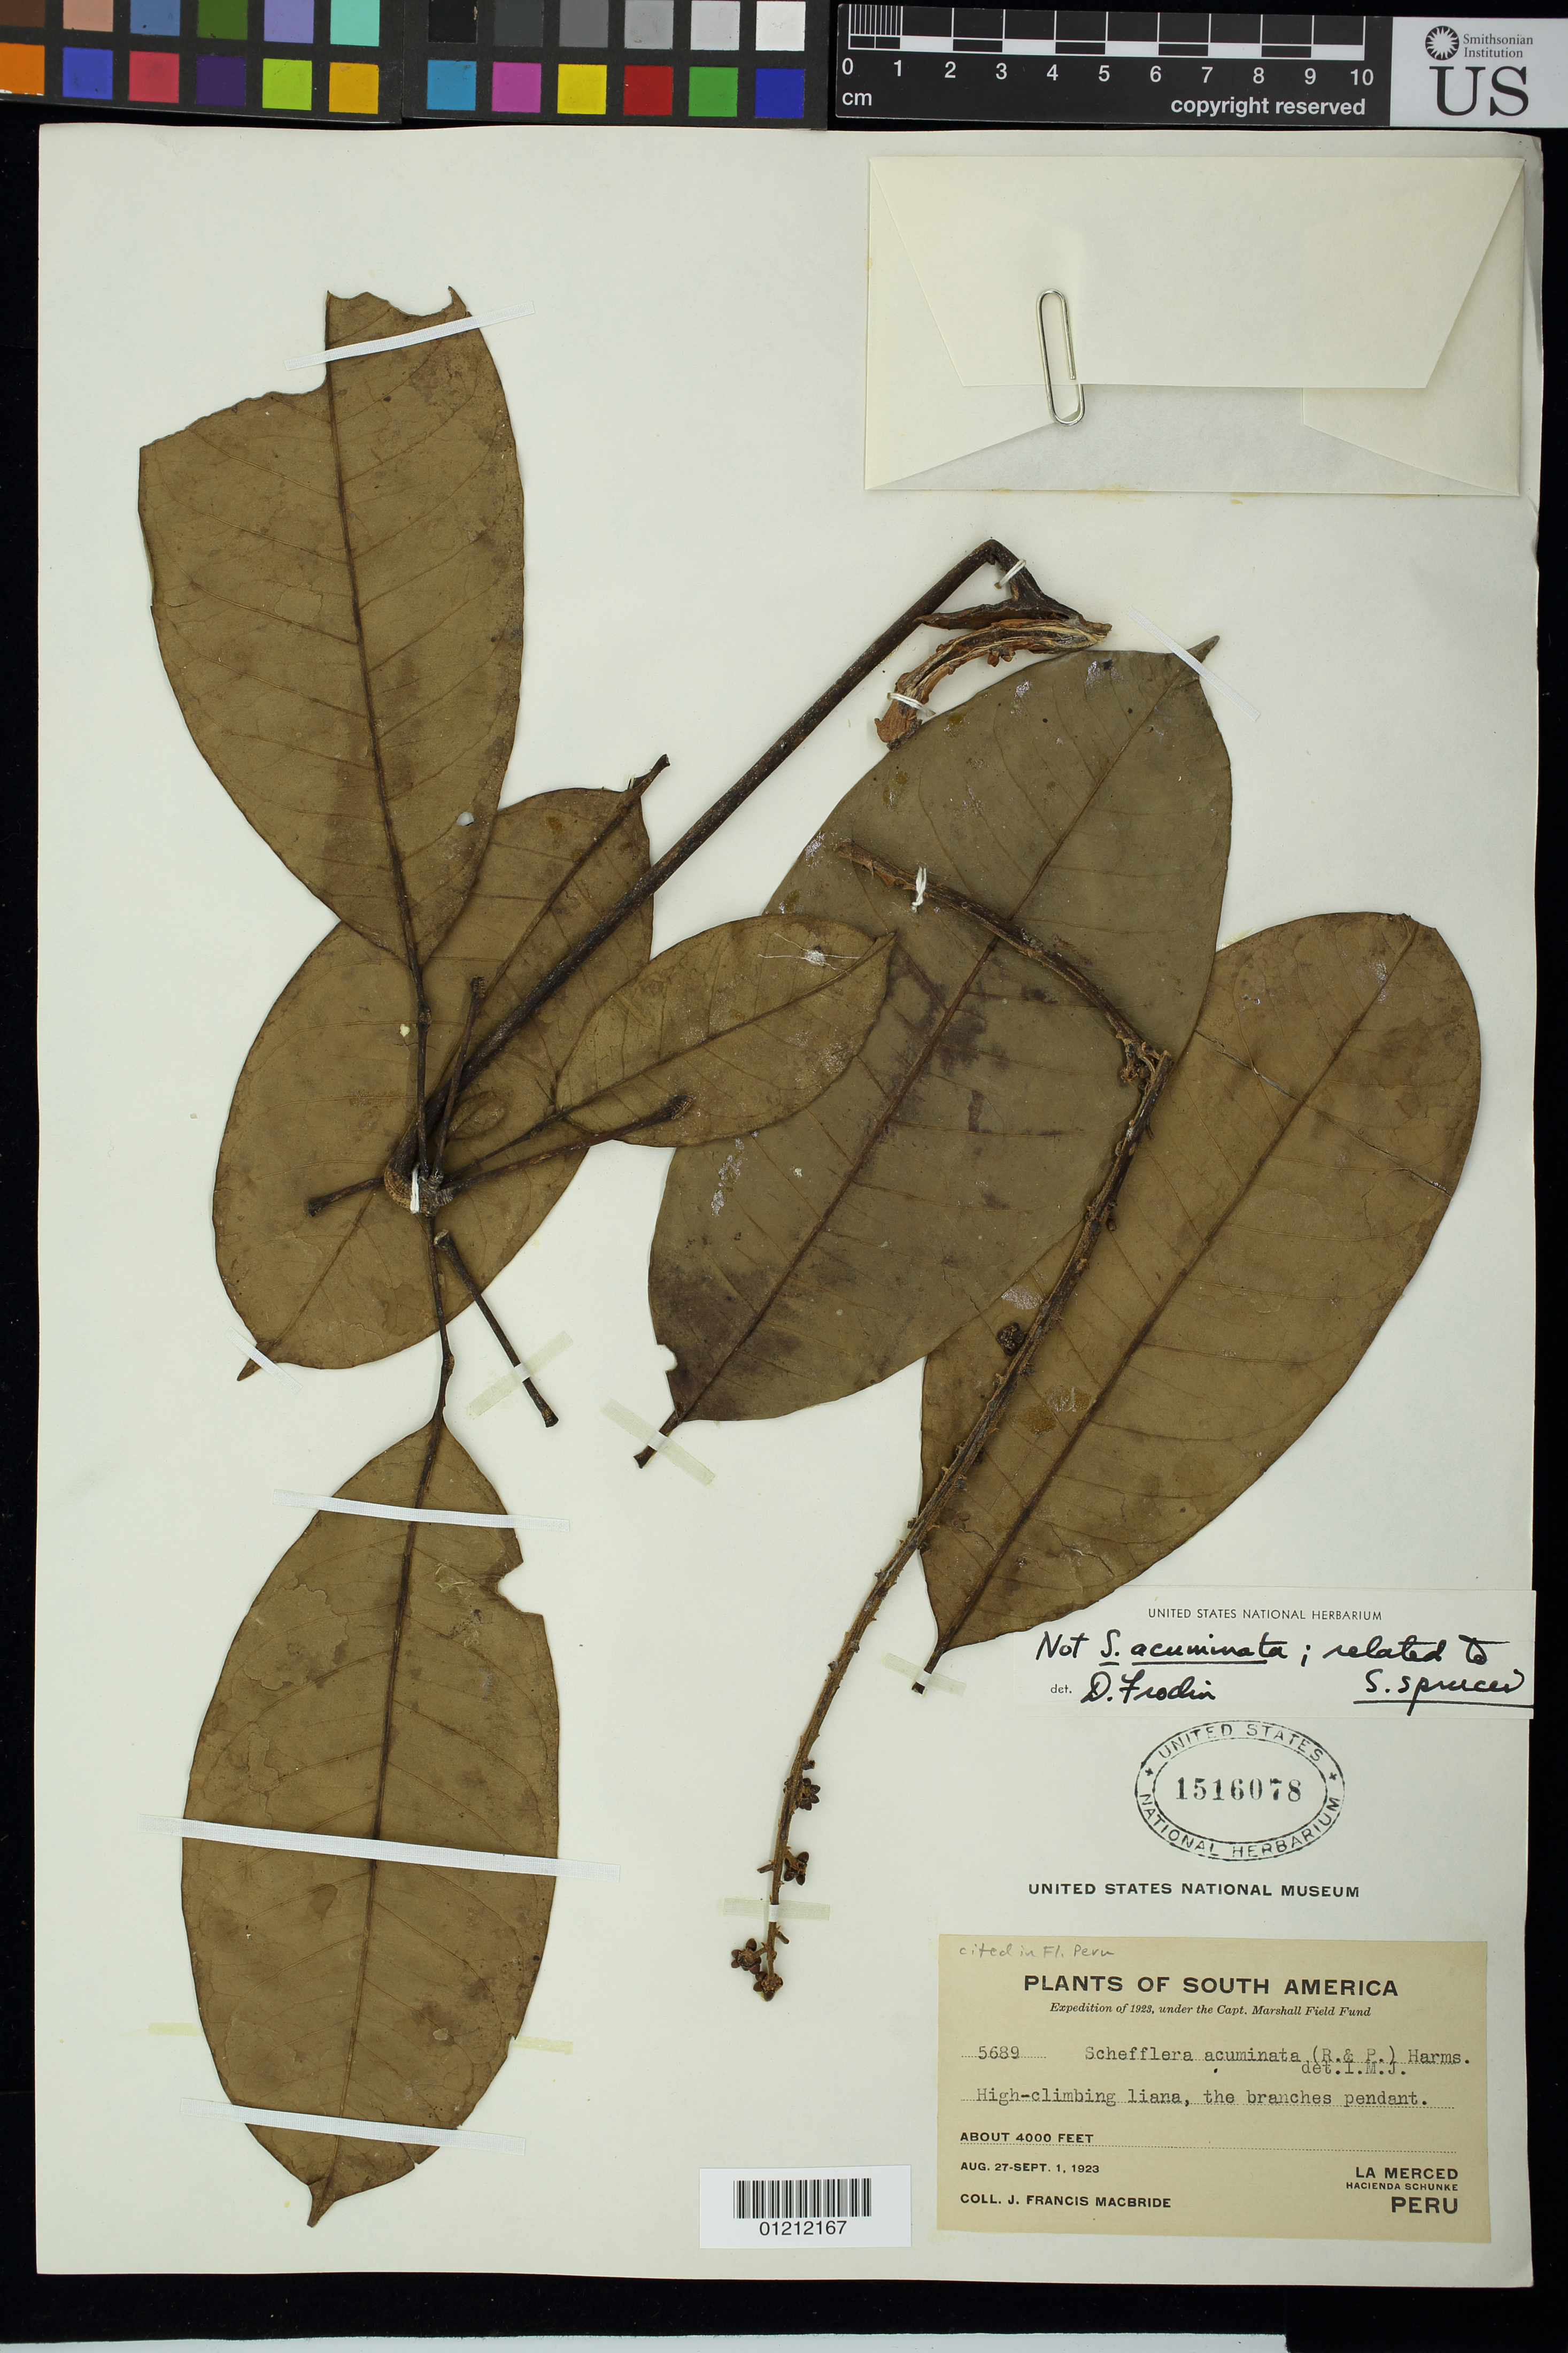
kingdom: Plantae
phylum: Tracheophyta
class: Magnoliopsida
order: Apiales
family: Araliaceae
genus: Schefflera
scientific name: Schefflera sp.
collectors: J. F. Macbride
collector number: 5689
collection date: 1923-08-27/1923-09-01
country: Peru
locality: Hacienda Schunke, La Merced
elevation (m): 1219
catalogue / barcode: US 1516078